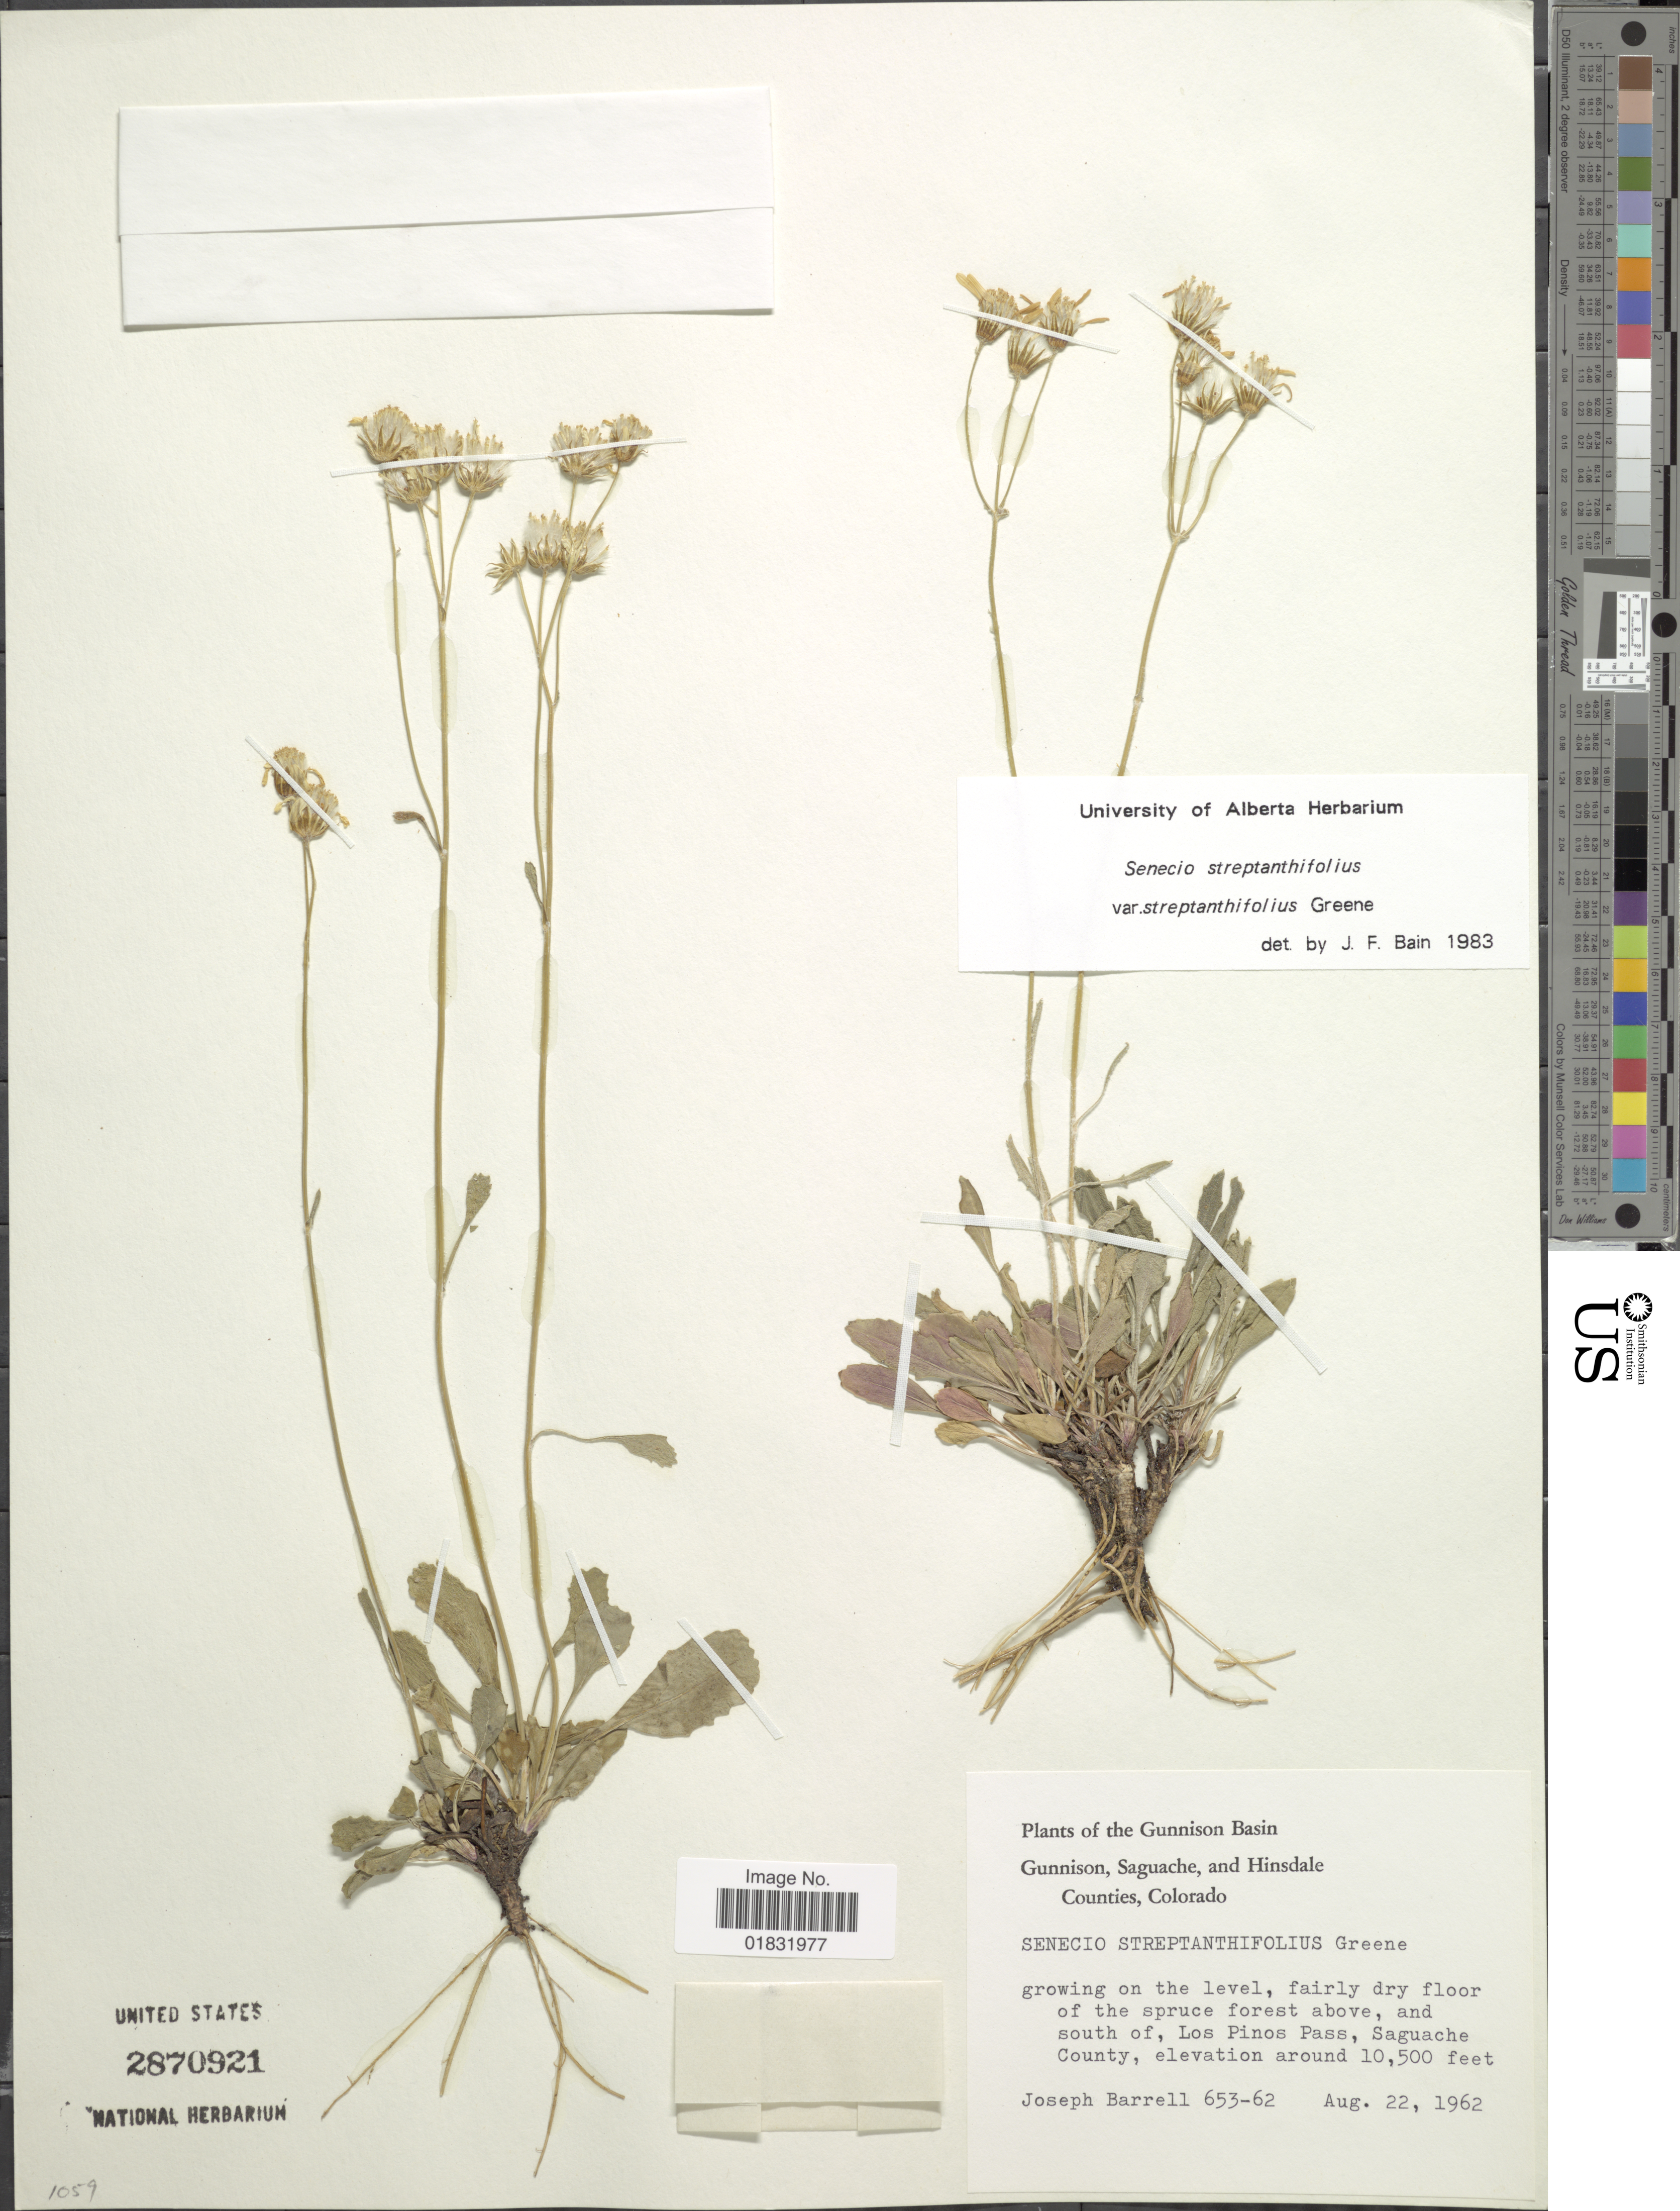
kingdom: Plantae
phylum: Tracheophyta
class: Magnoliopsida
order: Asterales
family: Asteraceae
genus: Packera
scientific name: Packera streptanthifolia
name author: (Greene) W.A. Weber & Á. Löve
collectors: J. Barrell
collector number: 653-62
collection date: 1961-08-22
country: United States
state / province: Colorado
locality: The Gunnison Basin Gunnison, Saguache, and Hinsdale Counties, growing on the level, fairly dry floor of the spruce forest above, and south of, Los Pinos Pass, Saguache County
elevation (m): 3200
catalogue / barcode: US 2870921